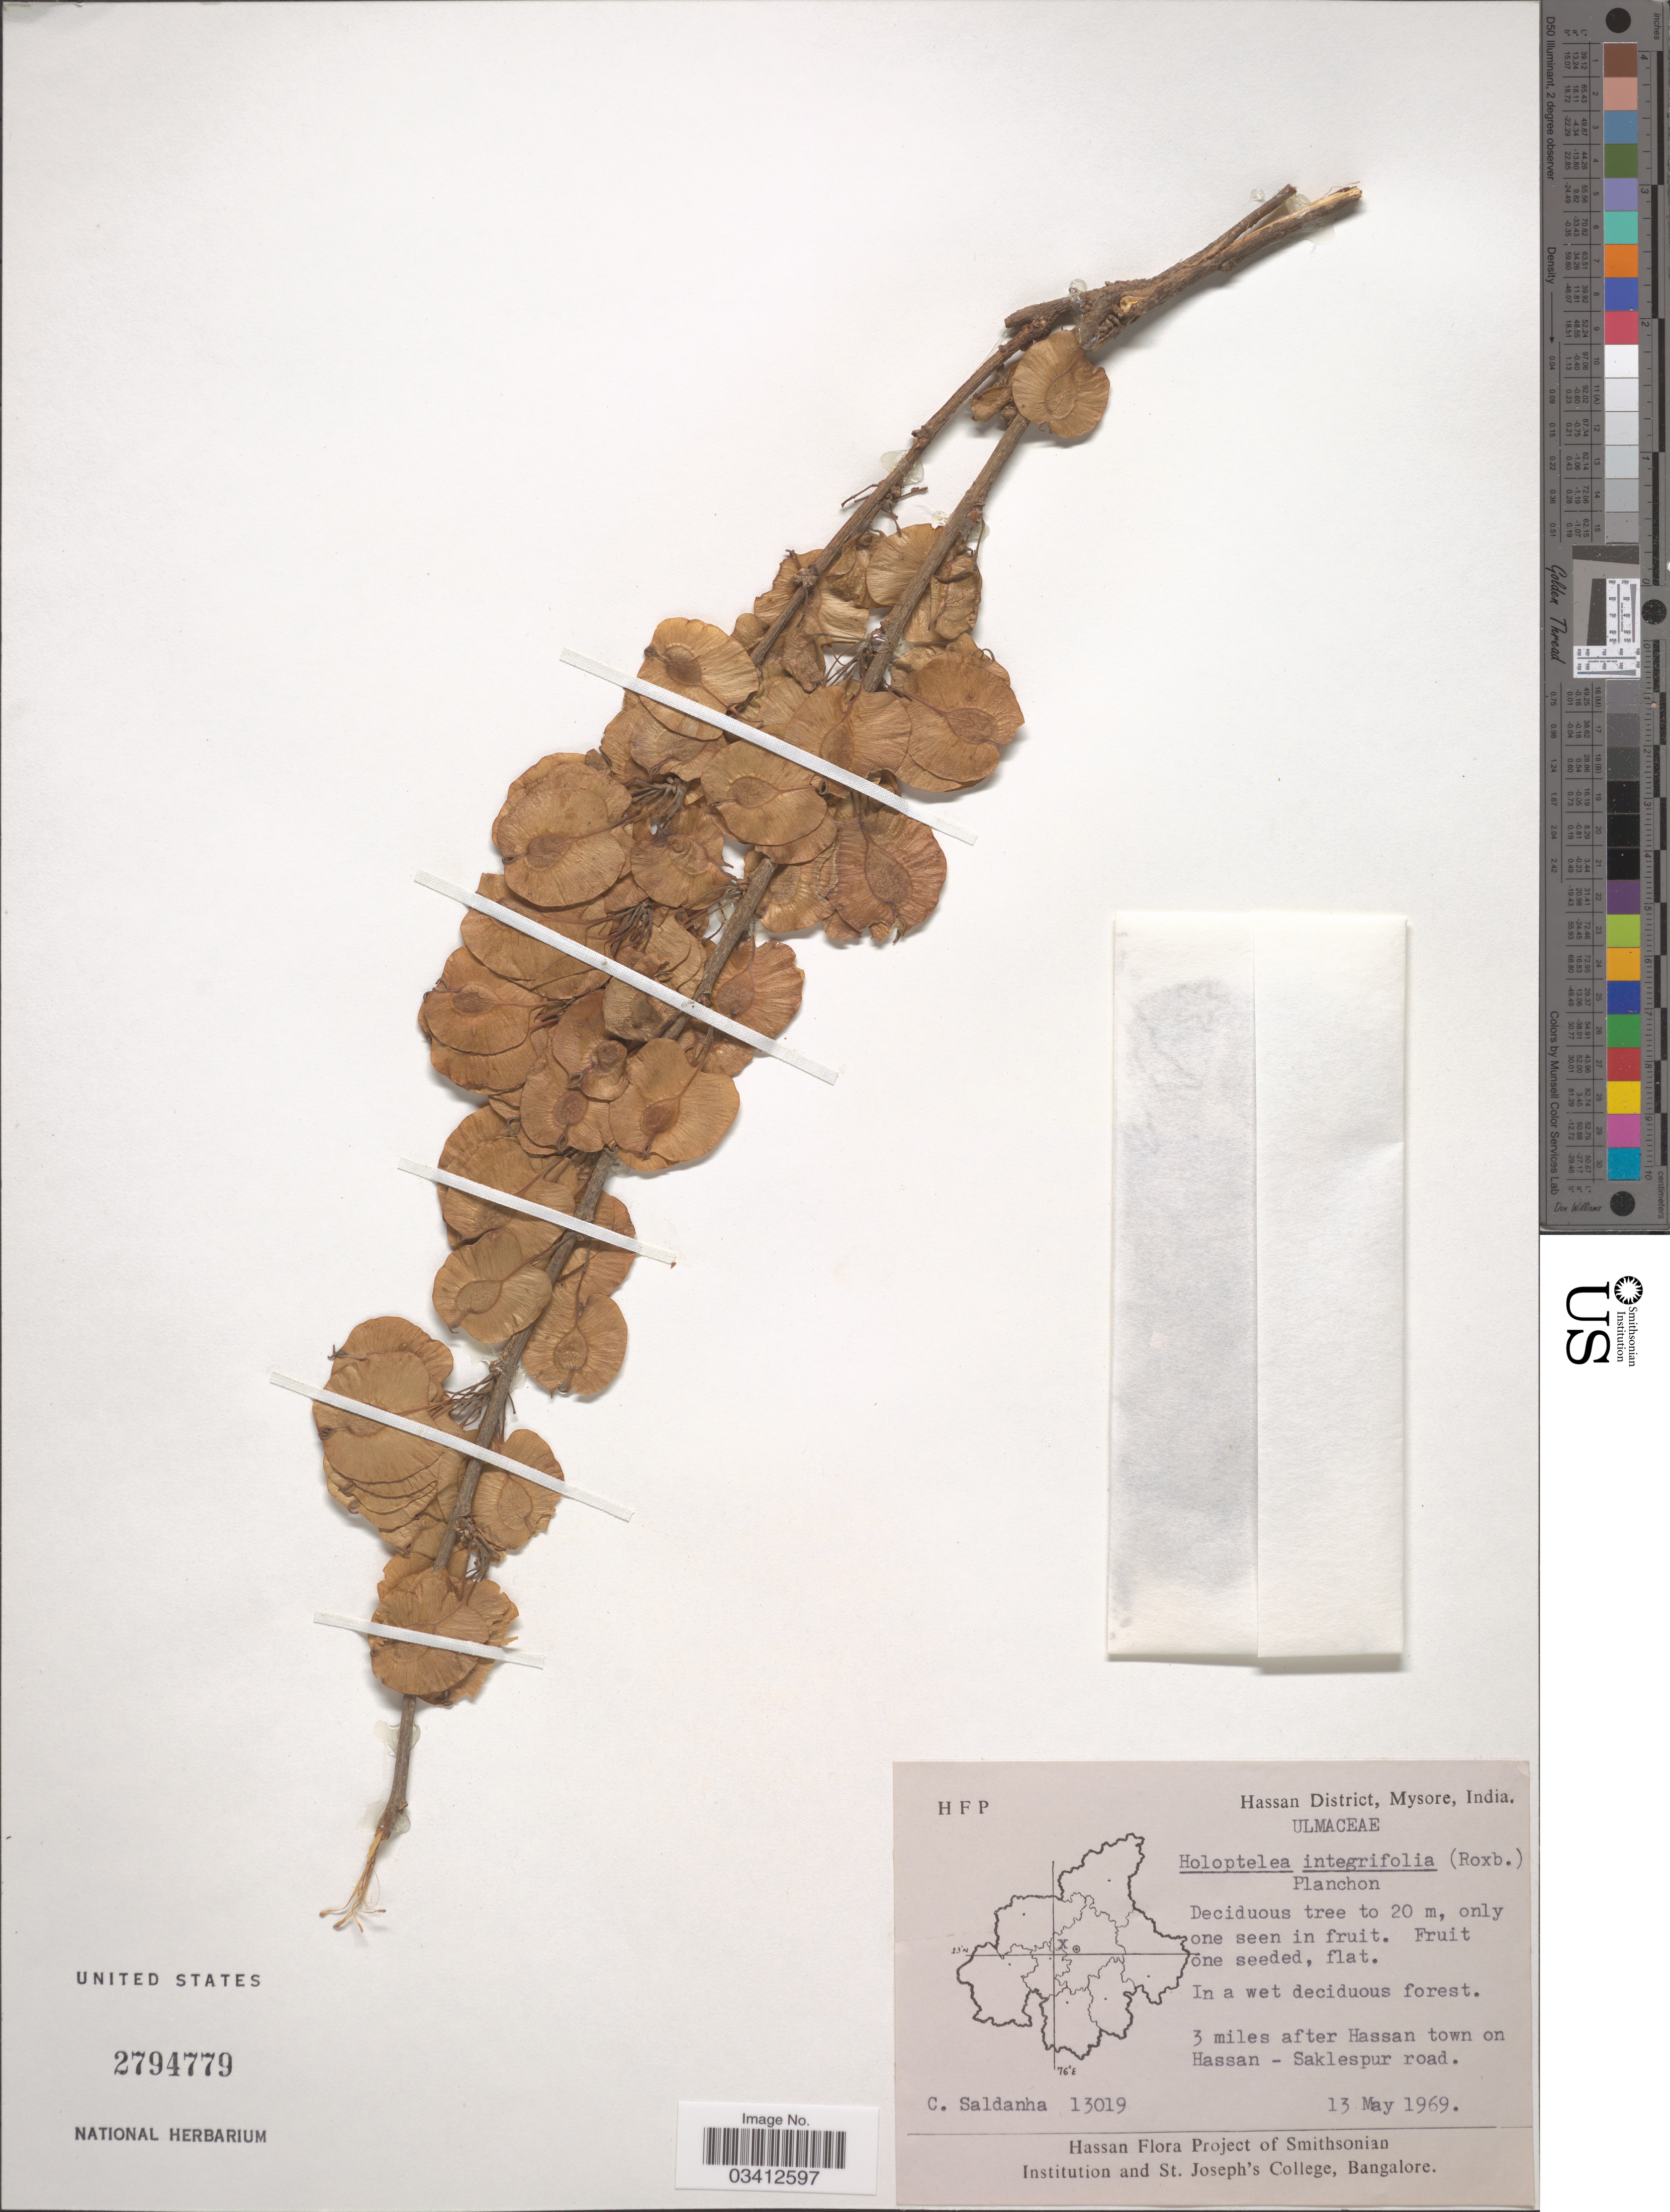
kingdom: Plantae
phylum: Tracheophyta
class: Magnoliopsida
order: Rosales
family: Ulmaceae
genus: Holoptelea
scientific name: Holoptelea integrifolia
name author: (Roxb.) Planch.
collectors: C. Saldanha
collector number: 13019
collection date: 1969-05-13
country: India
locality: Hassan District, Mysore. 3 miles after Hassan town on Hassan-Saklespur road.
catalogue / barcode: US 2794779